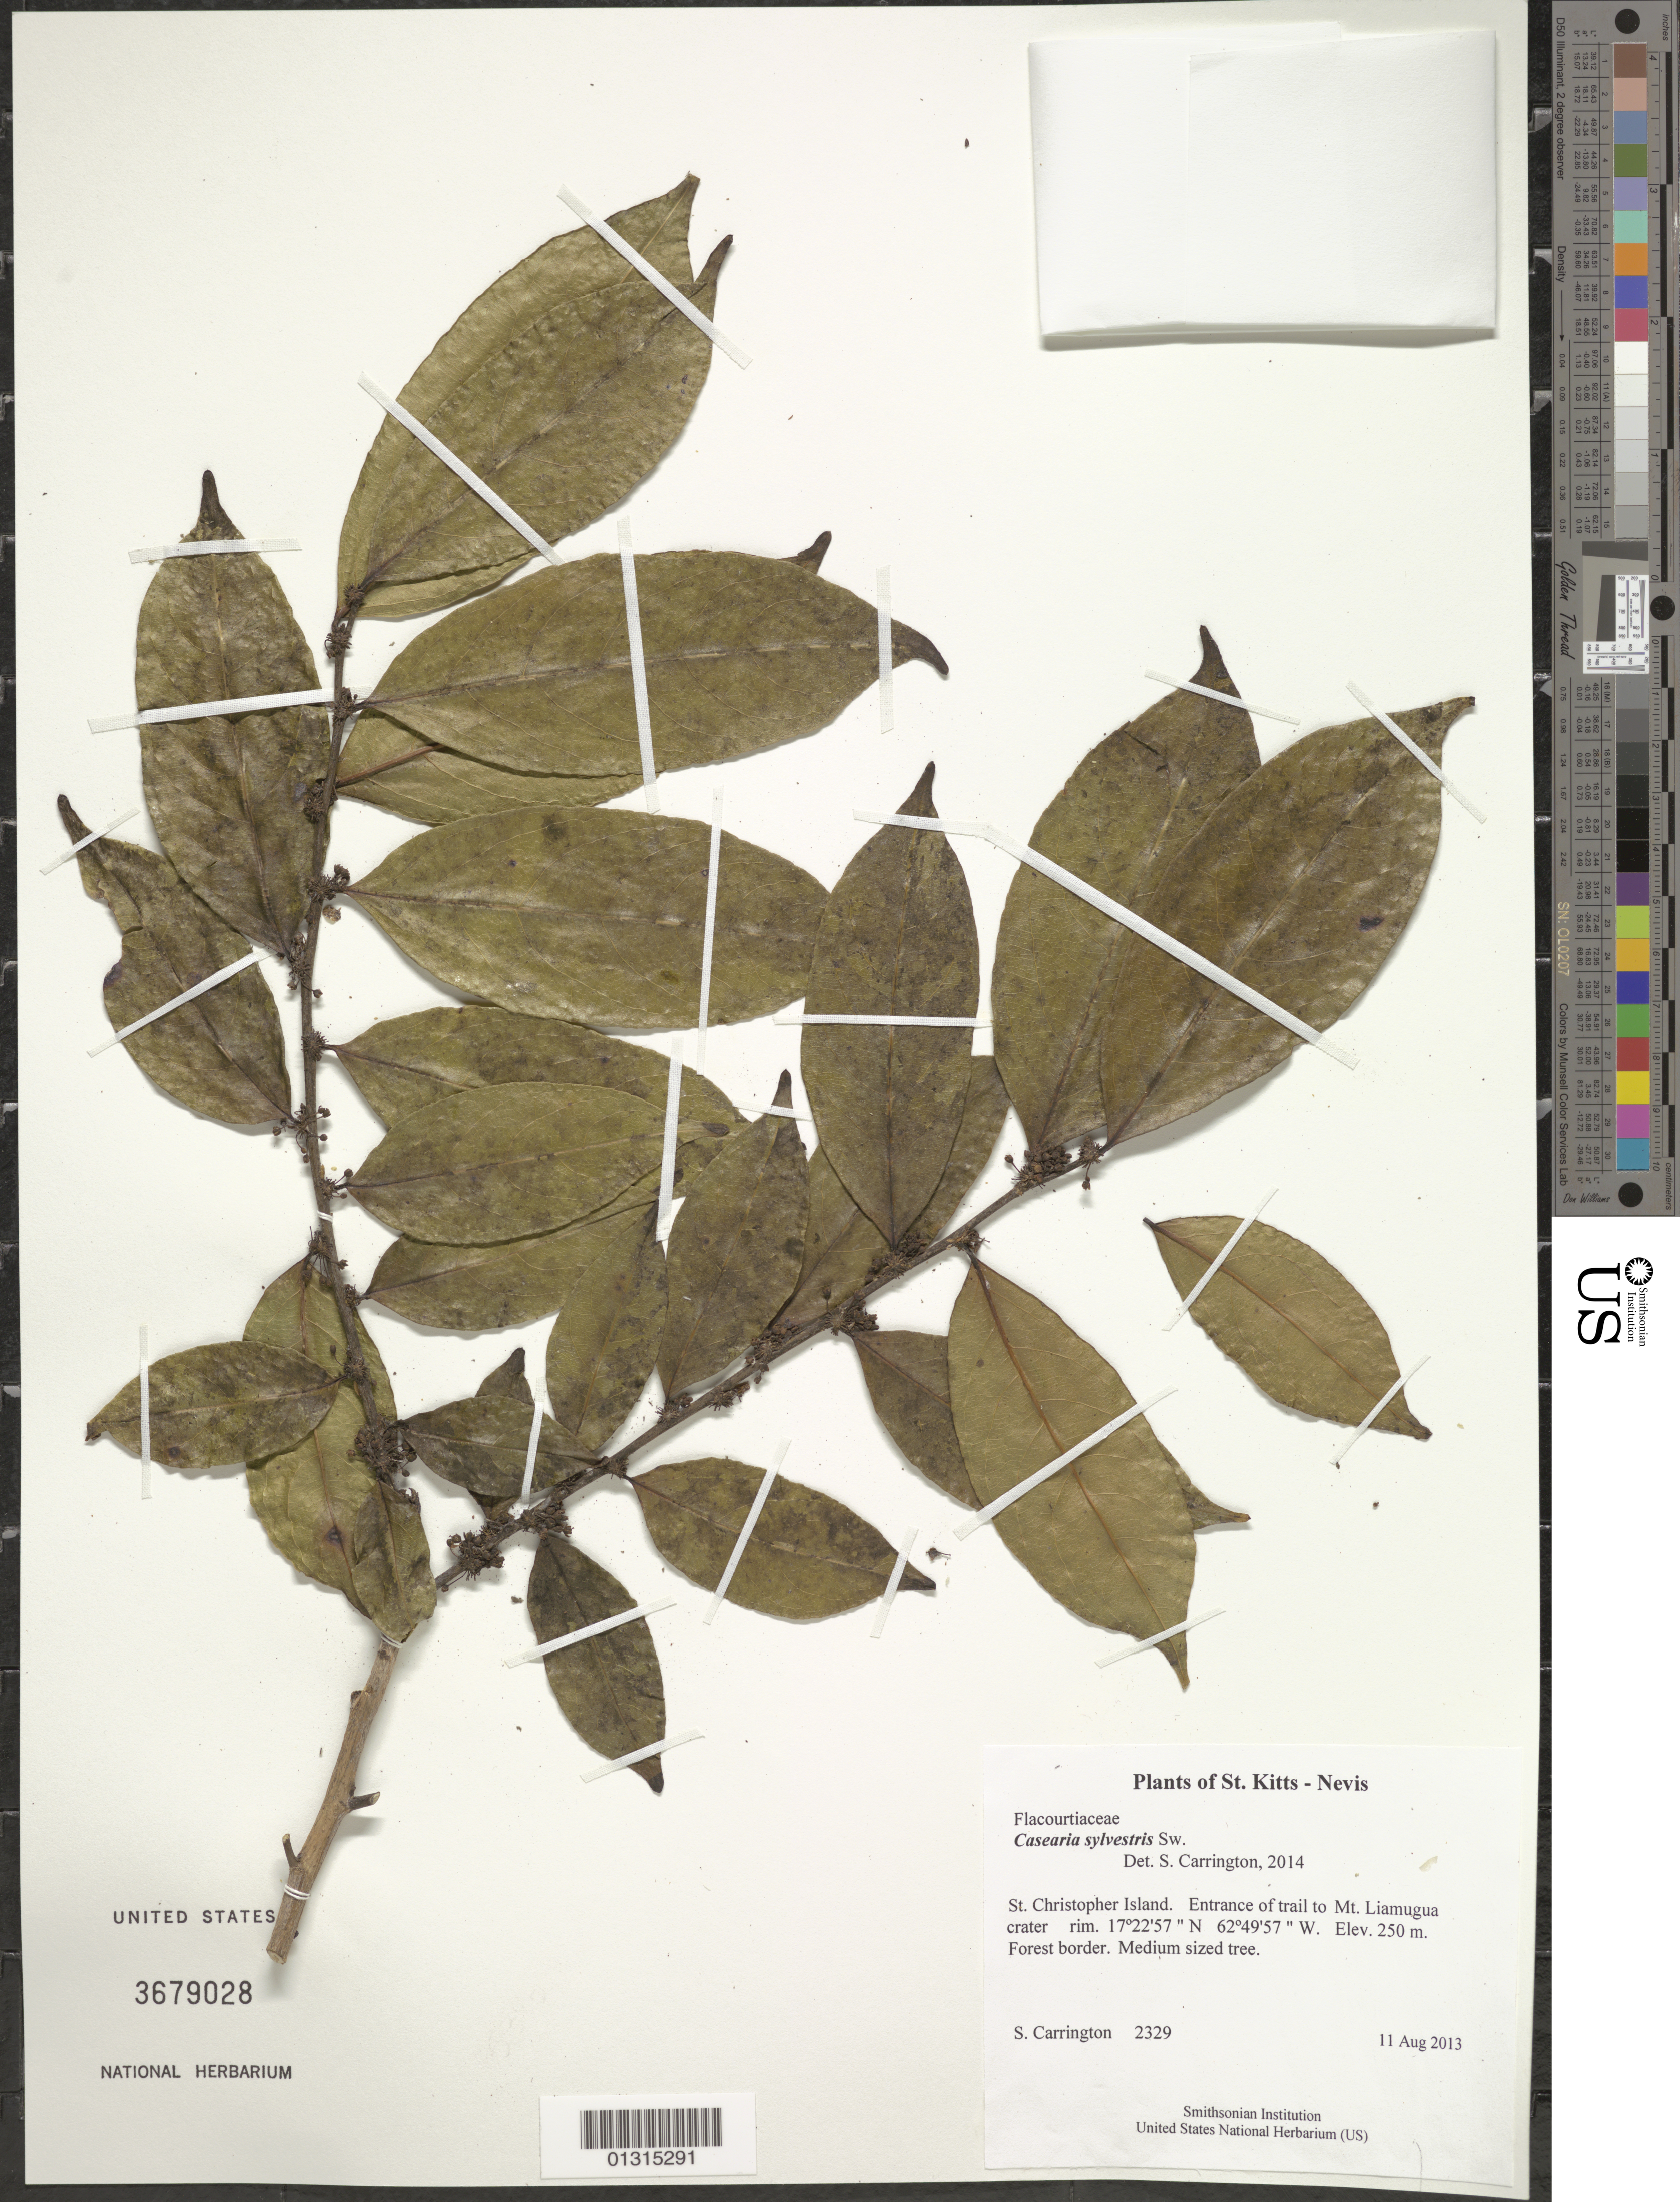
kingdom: Plantae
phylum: Tracheophyta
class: Magnoliopsida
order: Malpighiales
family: Salicaceae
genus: Casearia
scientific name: Casearia sylvestris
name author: Sw.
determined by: Carrington, C. M. S.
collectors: C. M. S. Carrington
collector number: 2329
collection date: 2013-08-11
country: St. Christopher-Nevis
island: St. Christopher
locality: Entrance of trail to Mt. Liamugua crater rim.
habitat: Forest border.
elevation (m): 250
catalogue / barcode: US 3679028